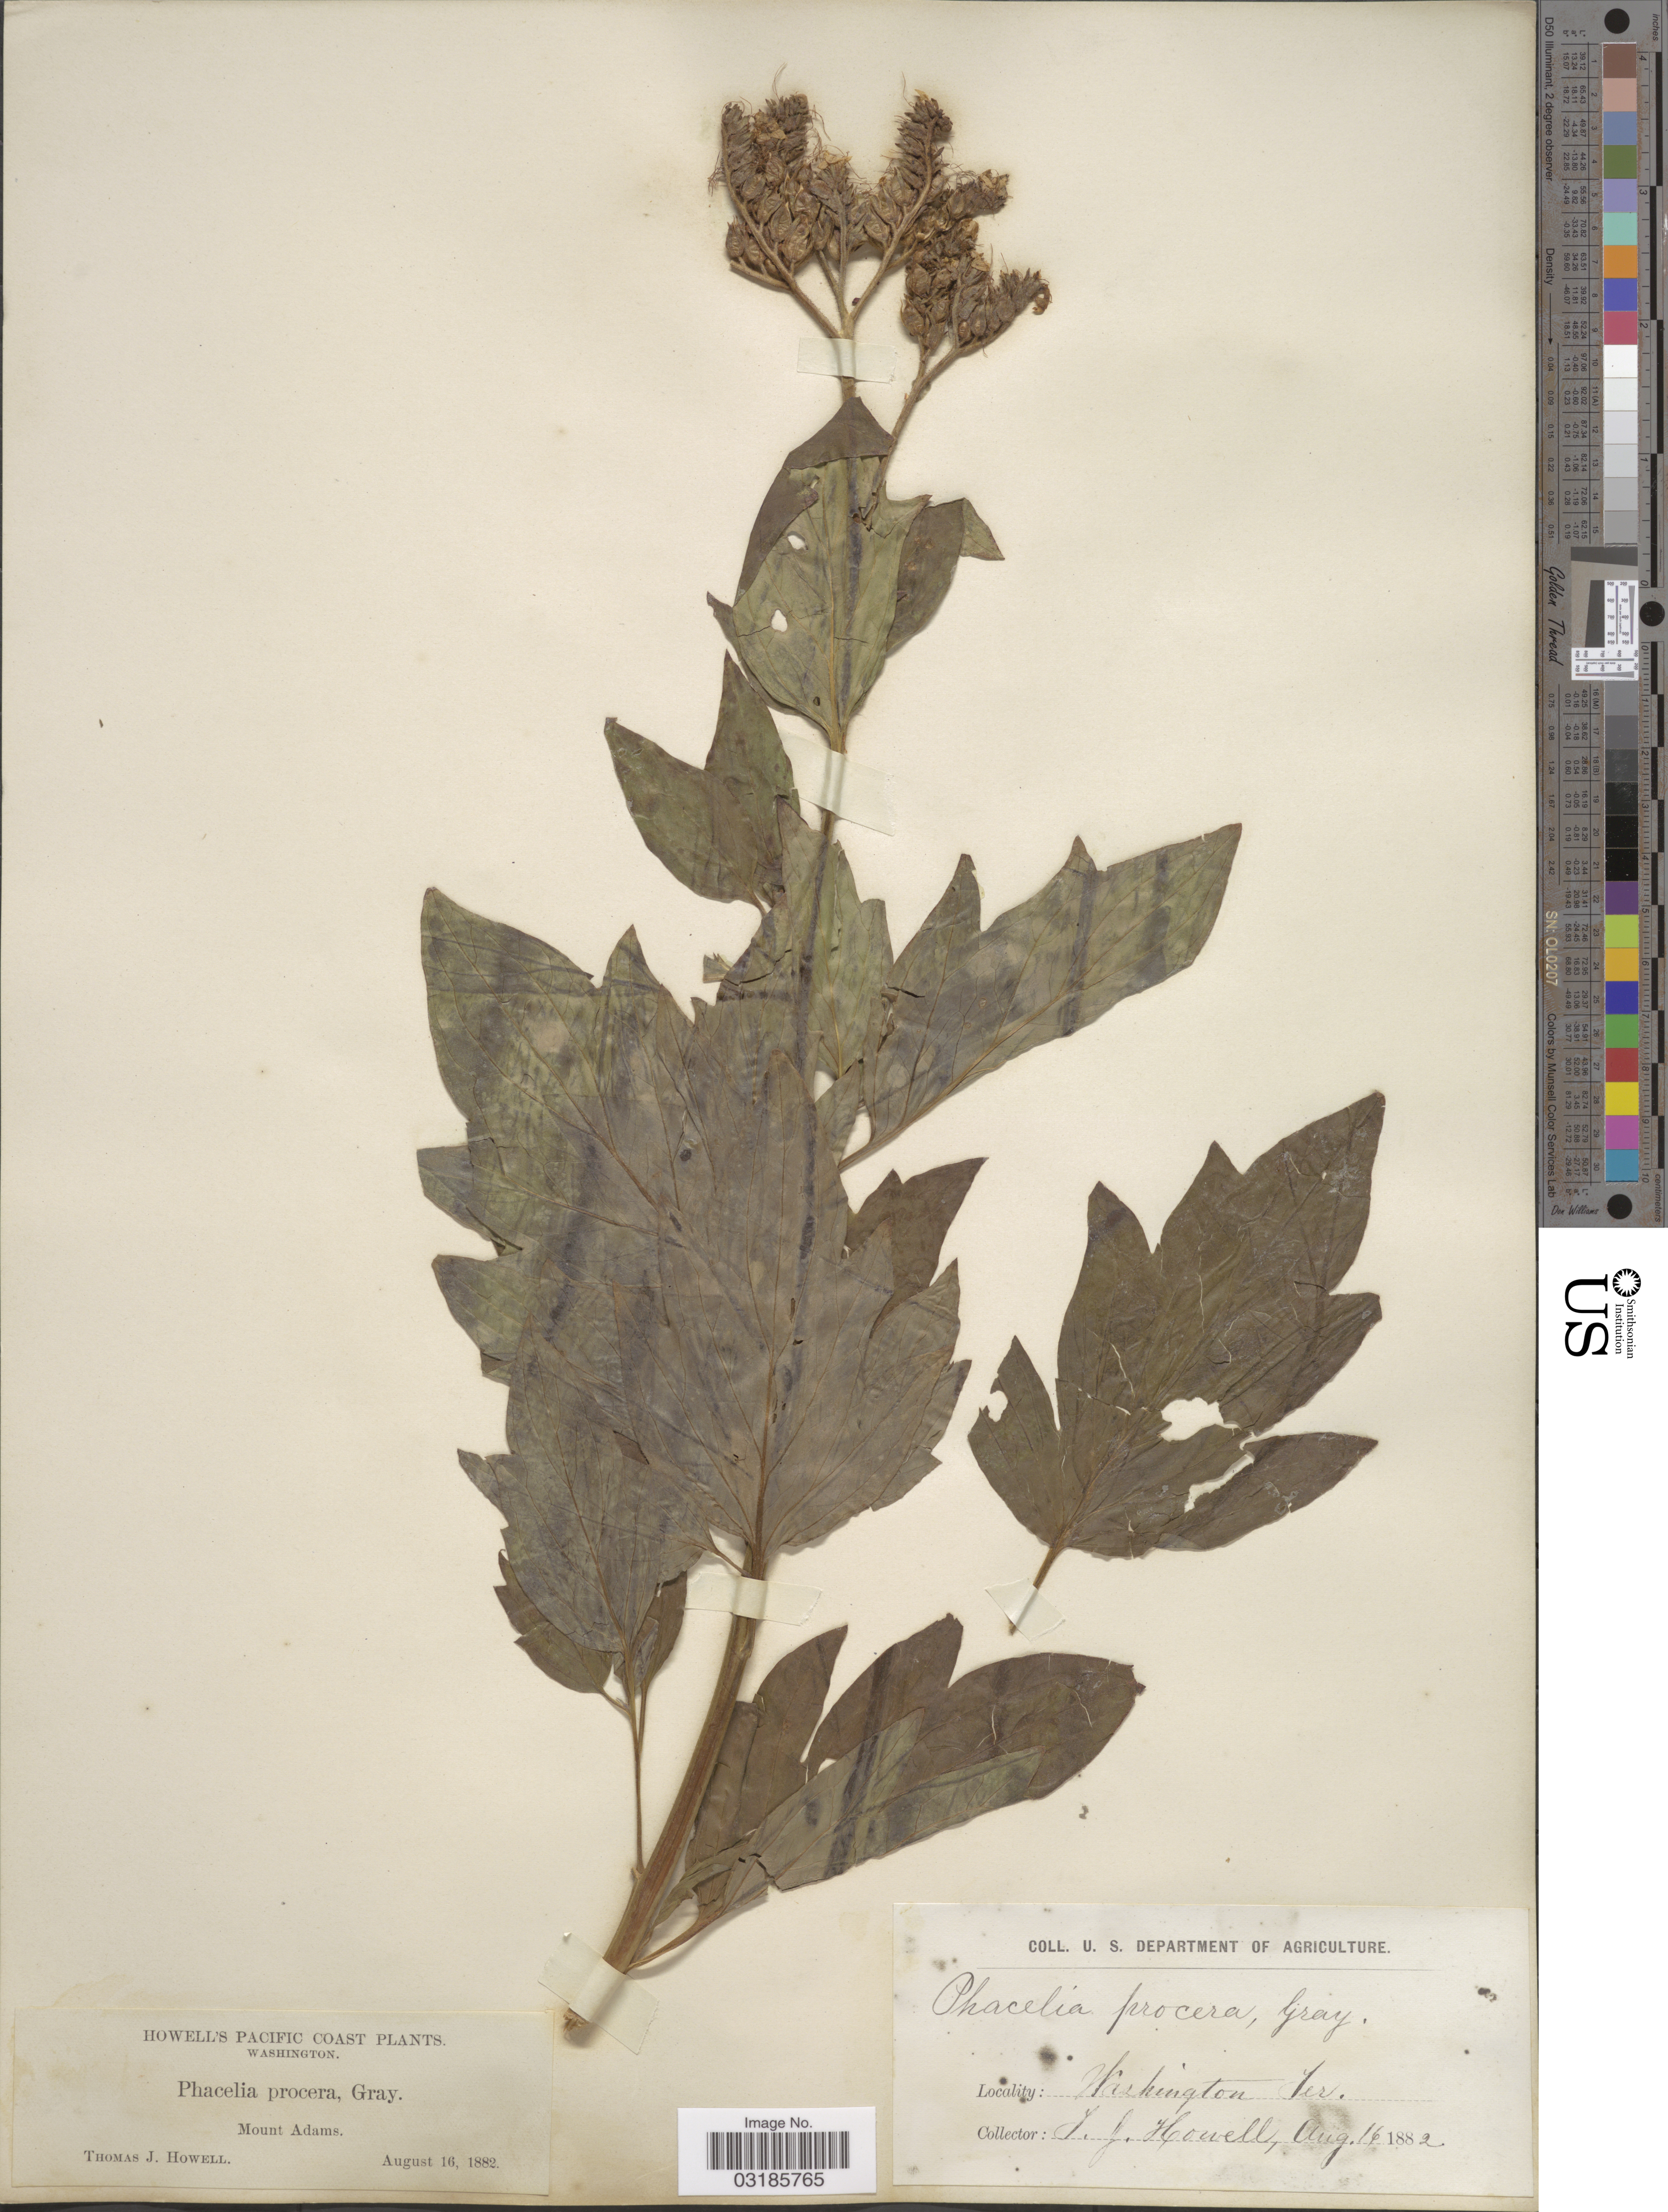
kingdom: Plantae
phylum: Tracheophyta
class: Magnoliopsida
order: Boraginales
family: Hydrophyllaceae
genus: Phacelia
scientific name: Phacelia procera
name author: A. Gray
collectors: T. J. Howell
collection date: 1882-08-16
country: United States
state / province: Washington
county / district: Yakima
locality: Pacific Coast. Mount Adams. Washington Ter.